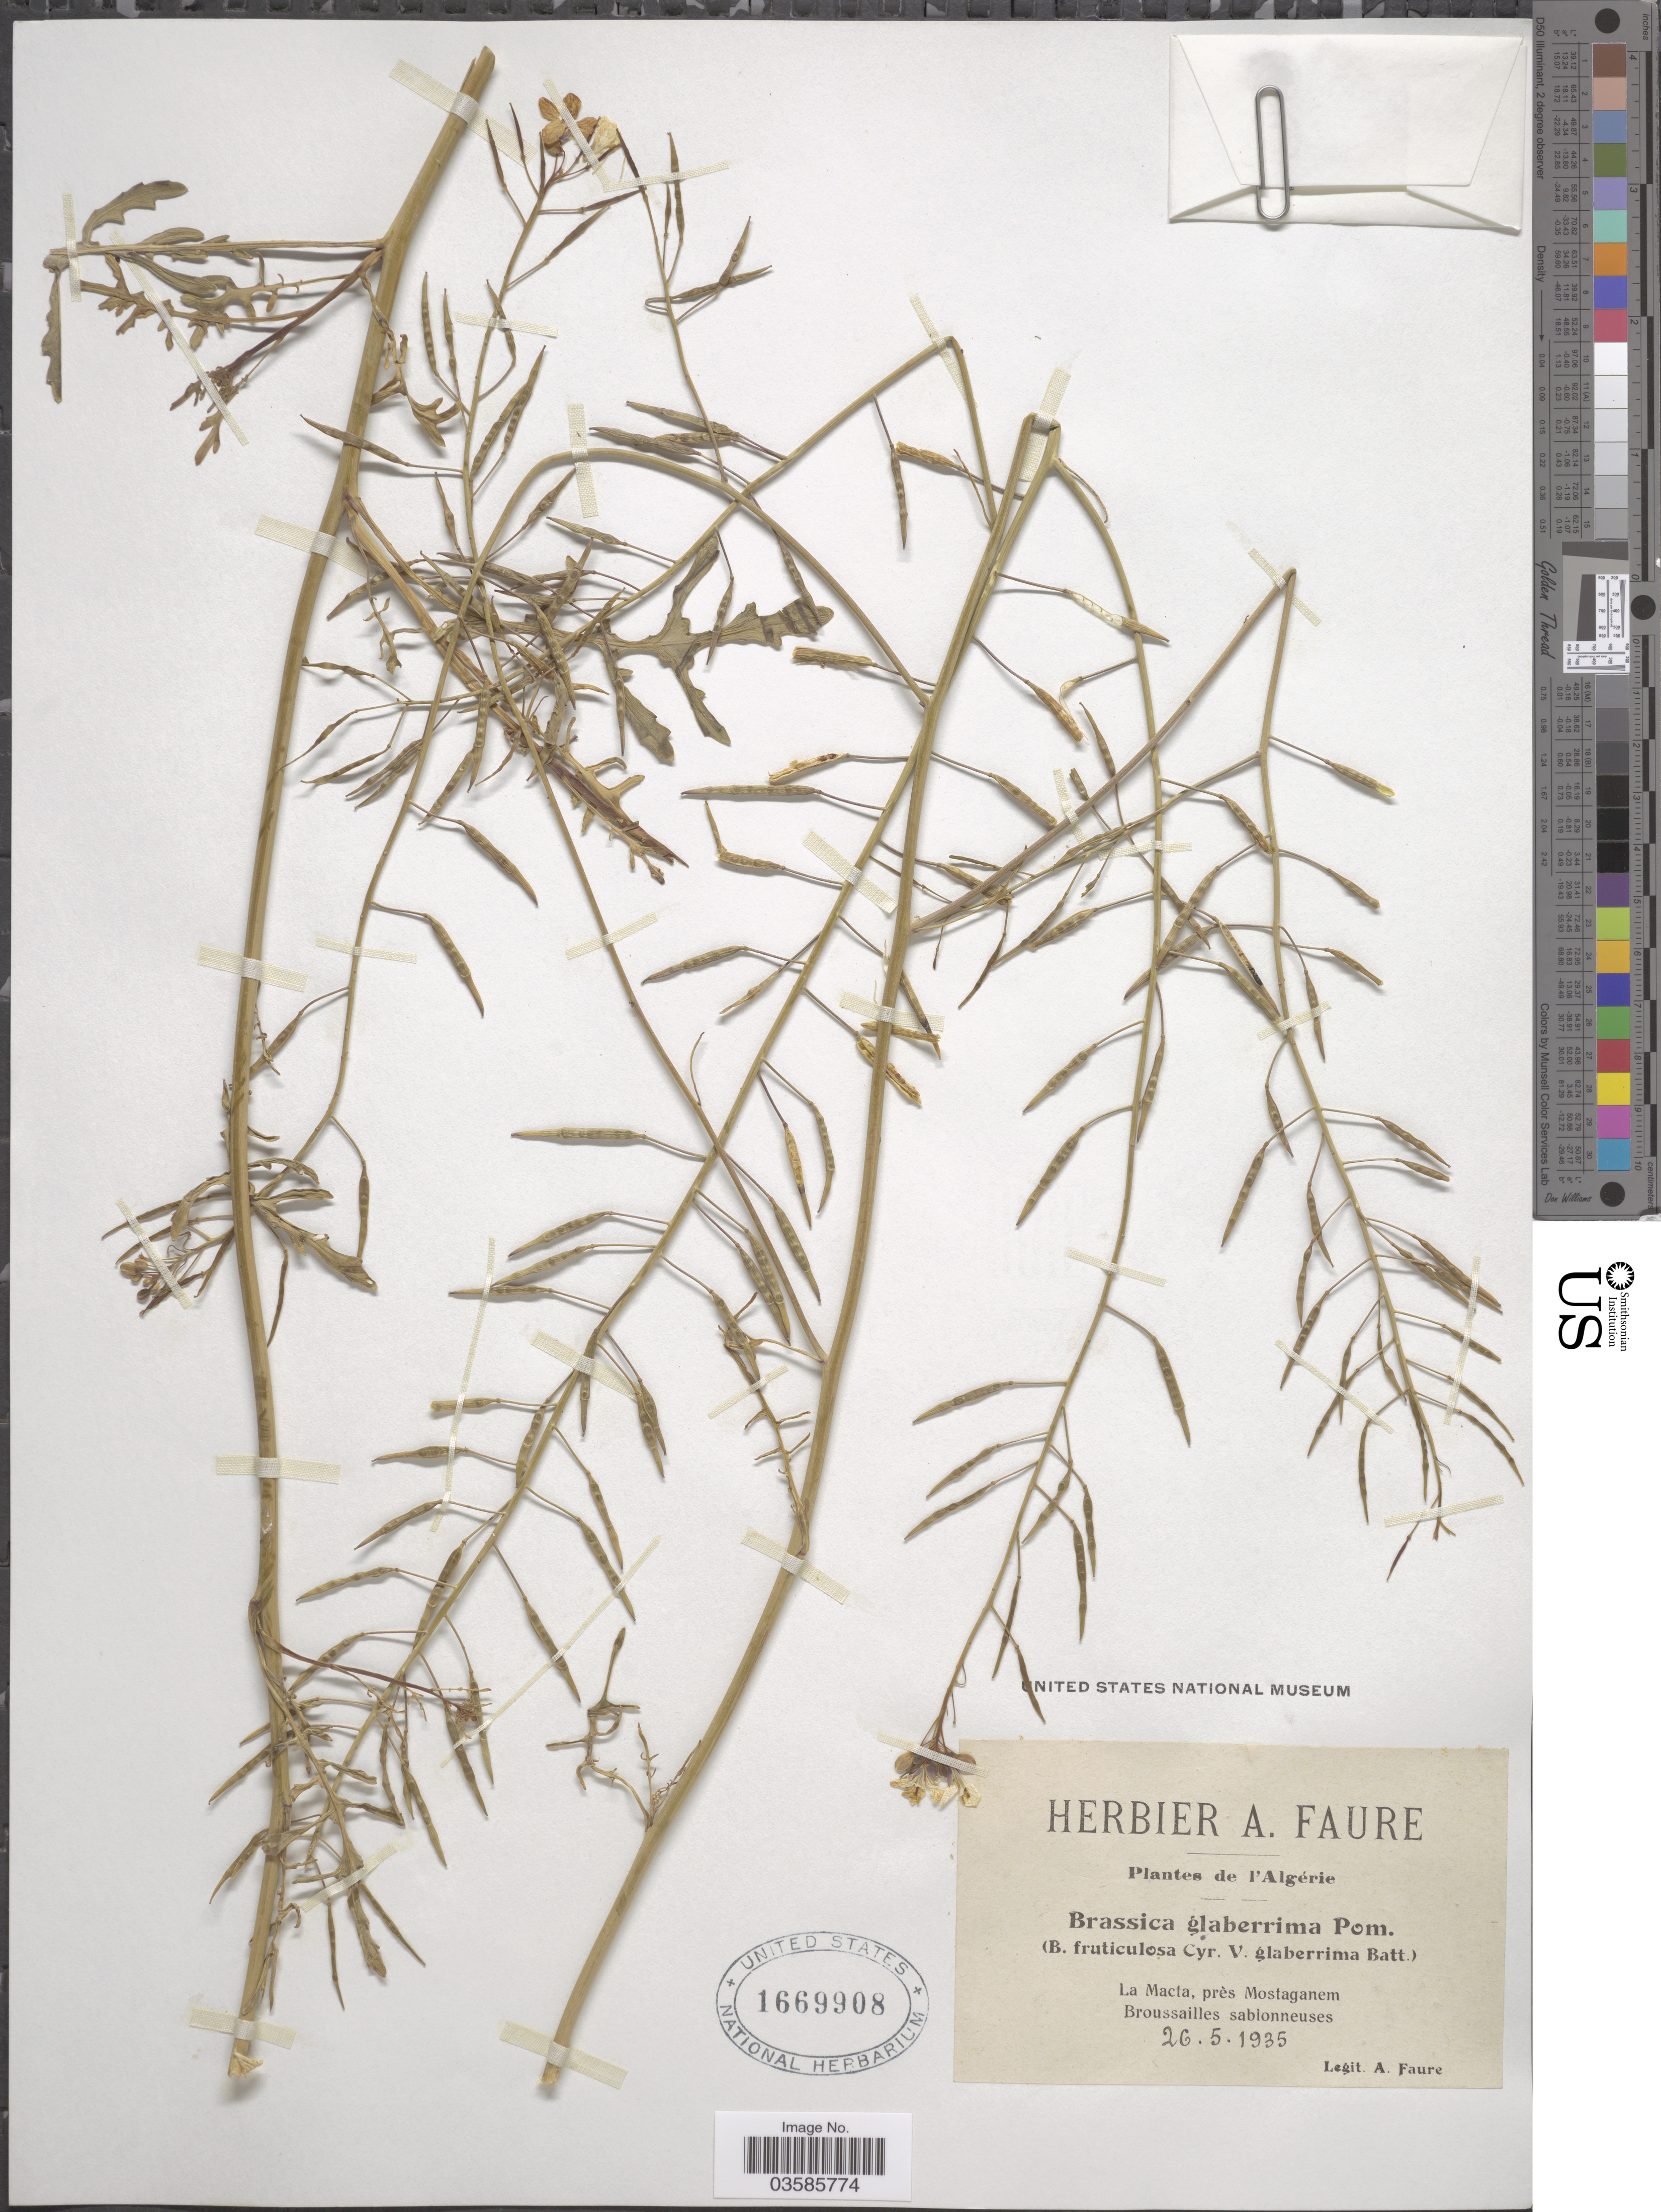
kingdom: Plantae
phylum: Tracheophyta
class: Magnoliopsida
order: Brassicales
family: Brassicaceae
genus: Brassica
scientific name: Brassica glaberrima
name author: Pomel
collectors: A. Faure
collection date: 1935-05-26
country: Algeria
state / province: Mostaganem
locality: La Macta, près Mostaganem. Broussailles sablonneuses.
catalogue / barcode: US 1669908